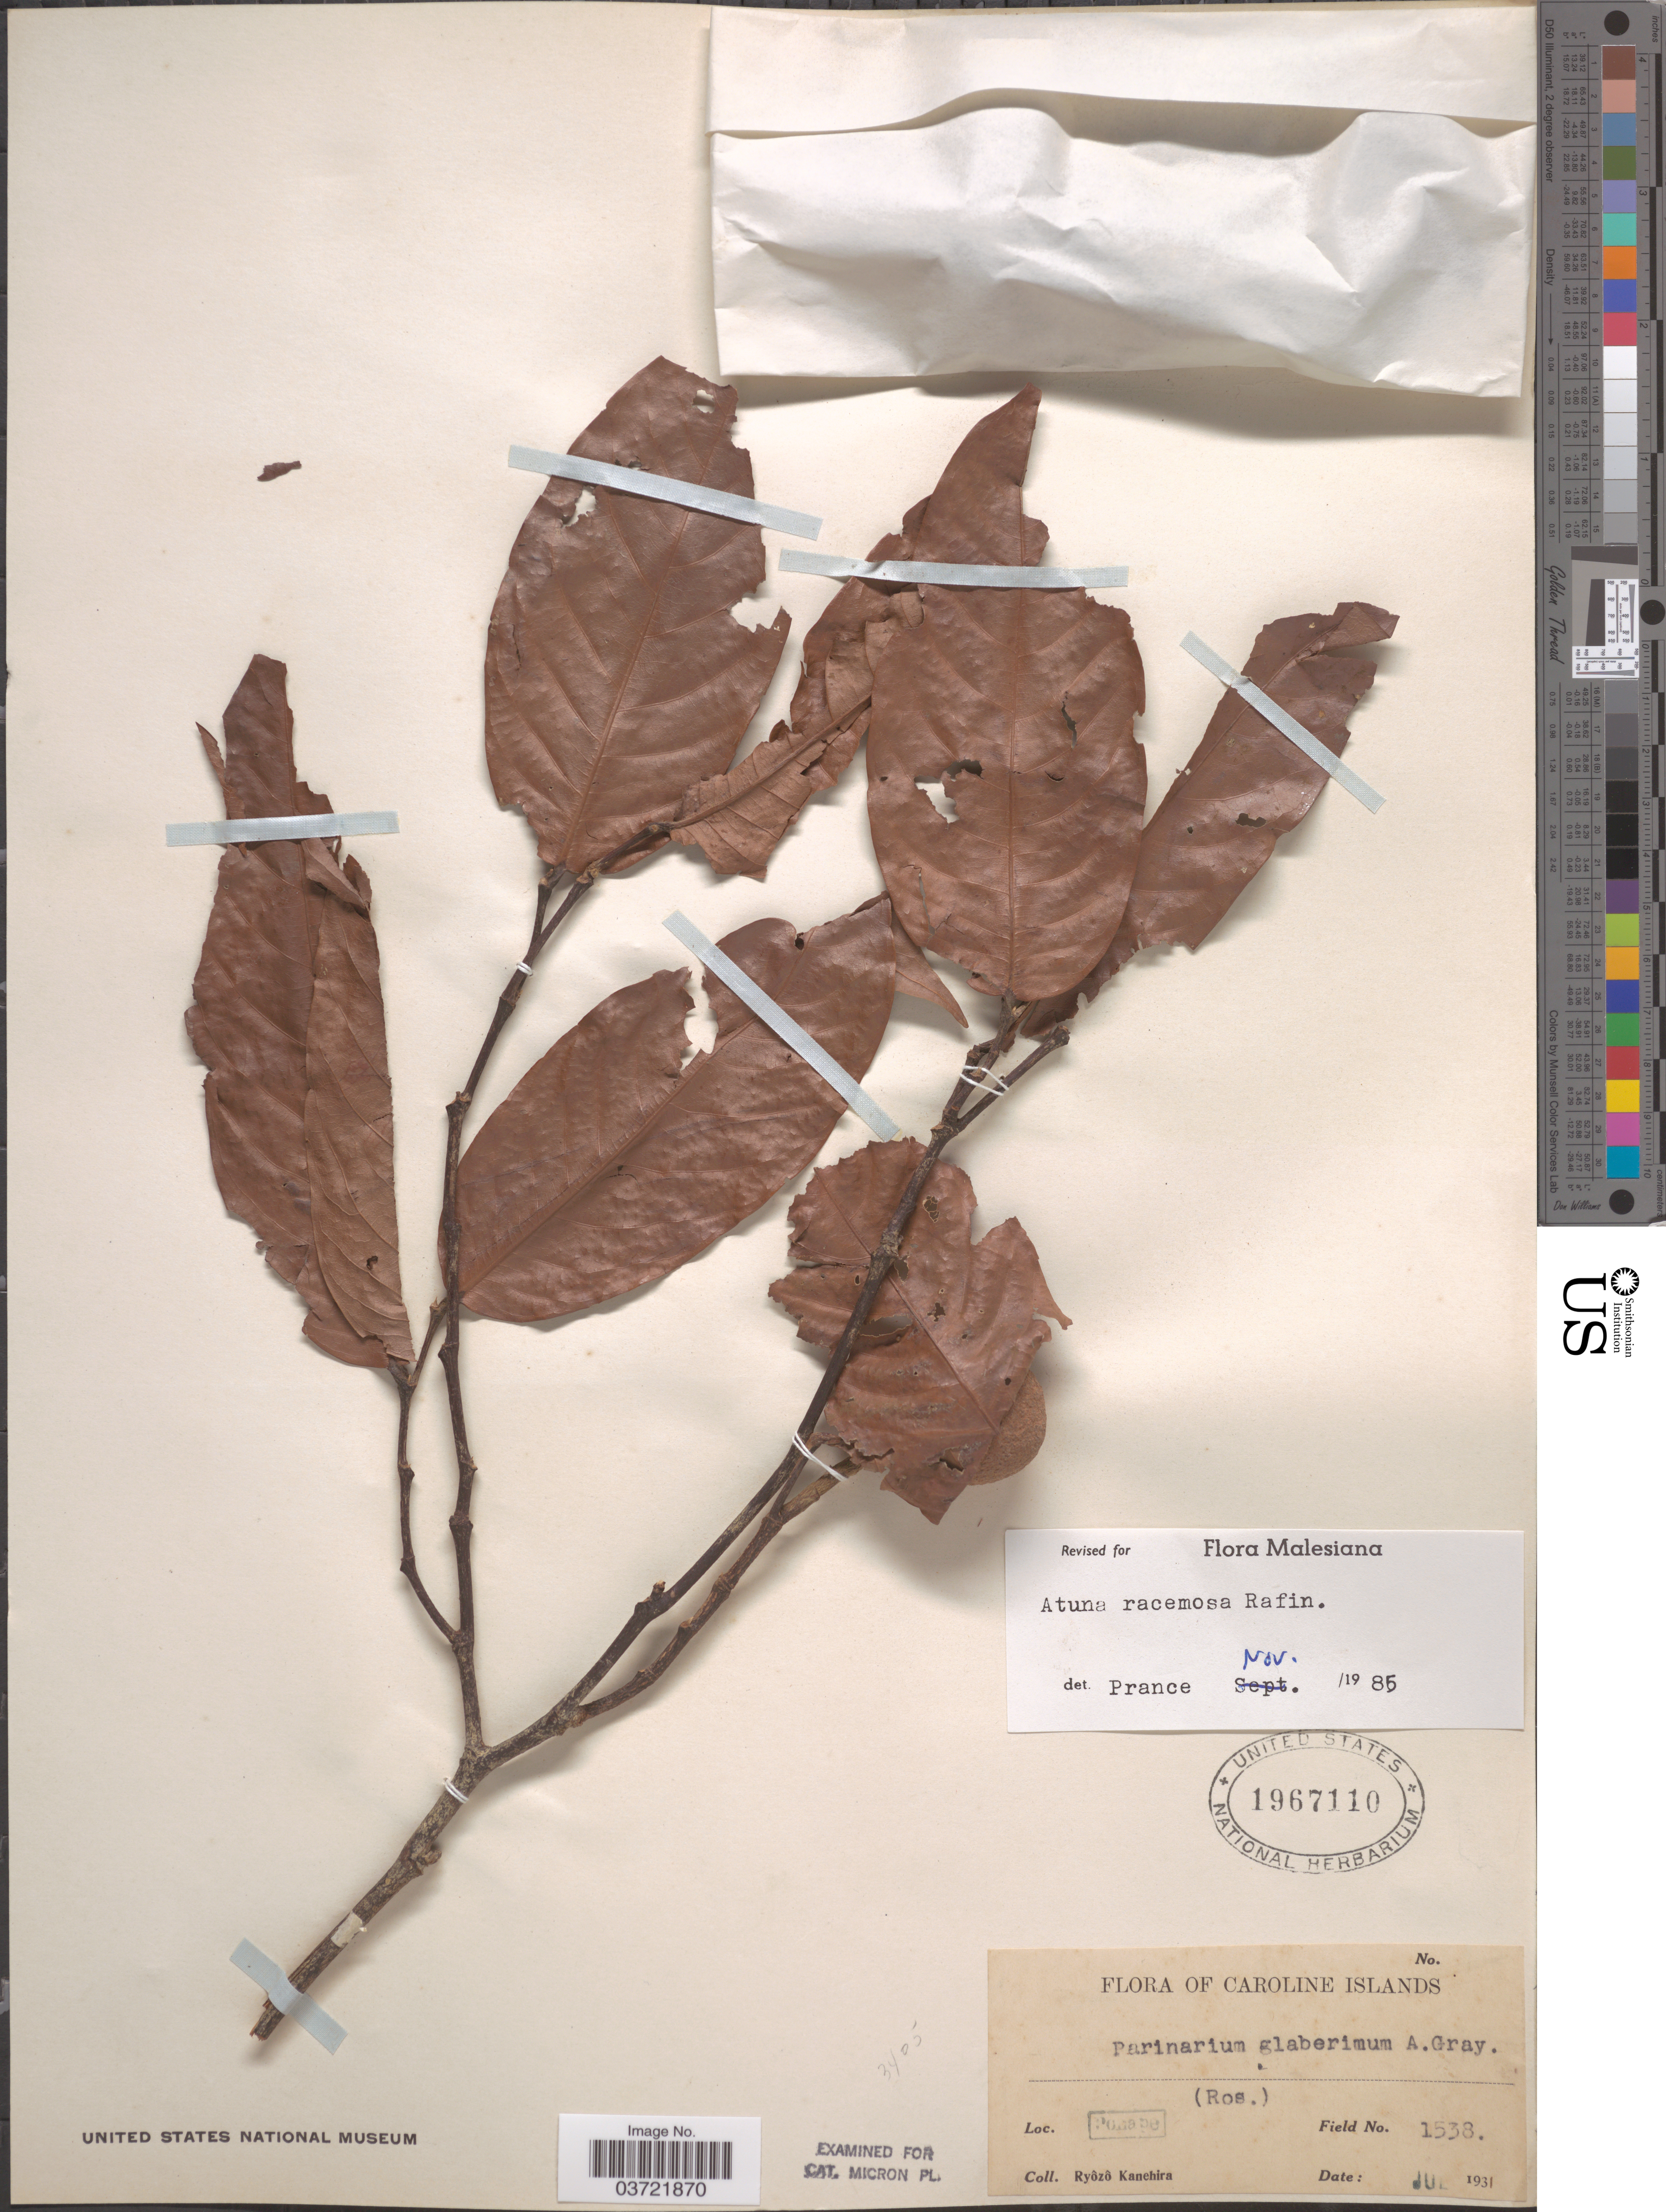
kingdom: Plantae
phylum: Tracheophyta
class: Magnoliopsida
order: Malpighiales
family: Chrysobalanaceae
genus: Atuna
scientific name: Atuna racemosa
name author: Raf.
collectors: R. Kanehira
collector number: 1538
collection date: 1931-07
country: Micronesia, Federated States of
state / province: Pohnpei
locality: Caroline Islands. Ponape.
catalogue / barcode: US 1967110